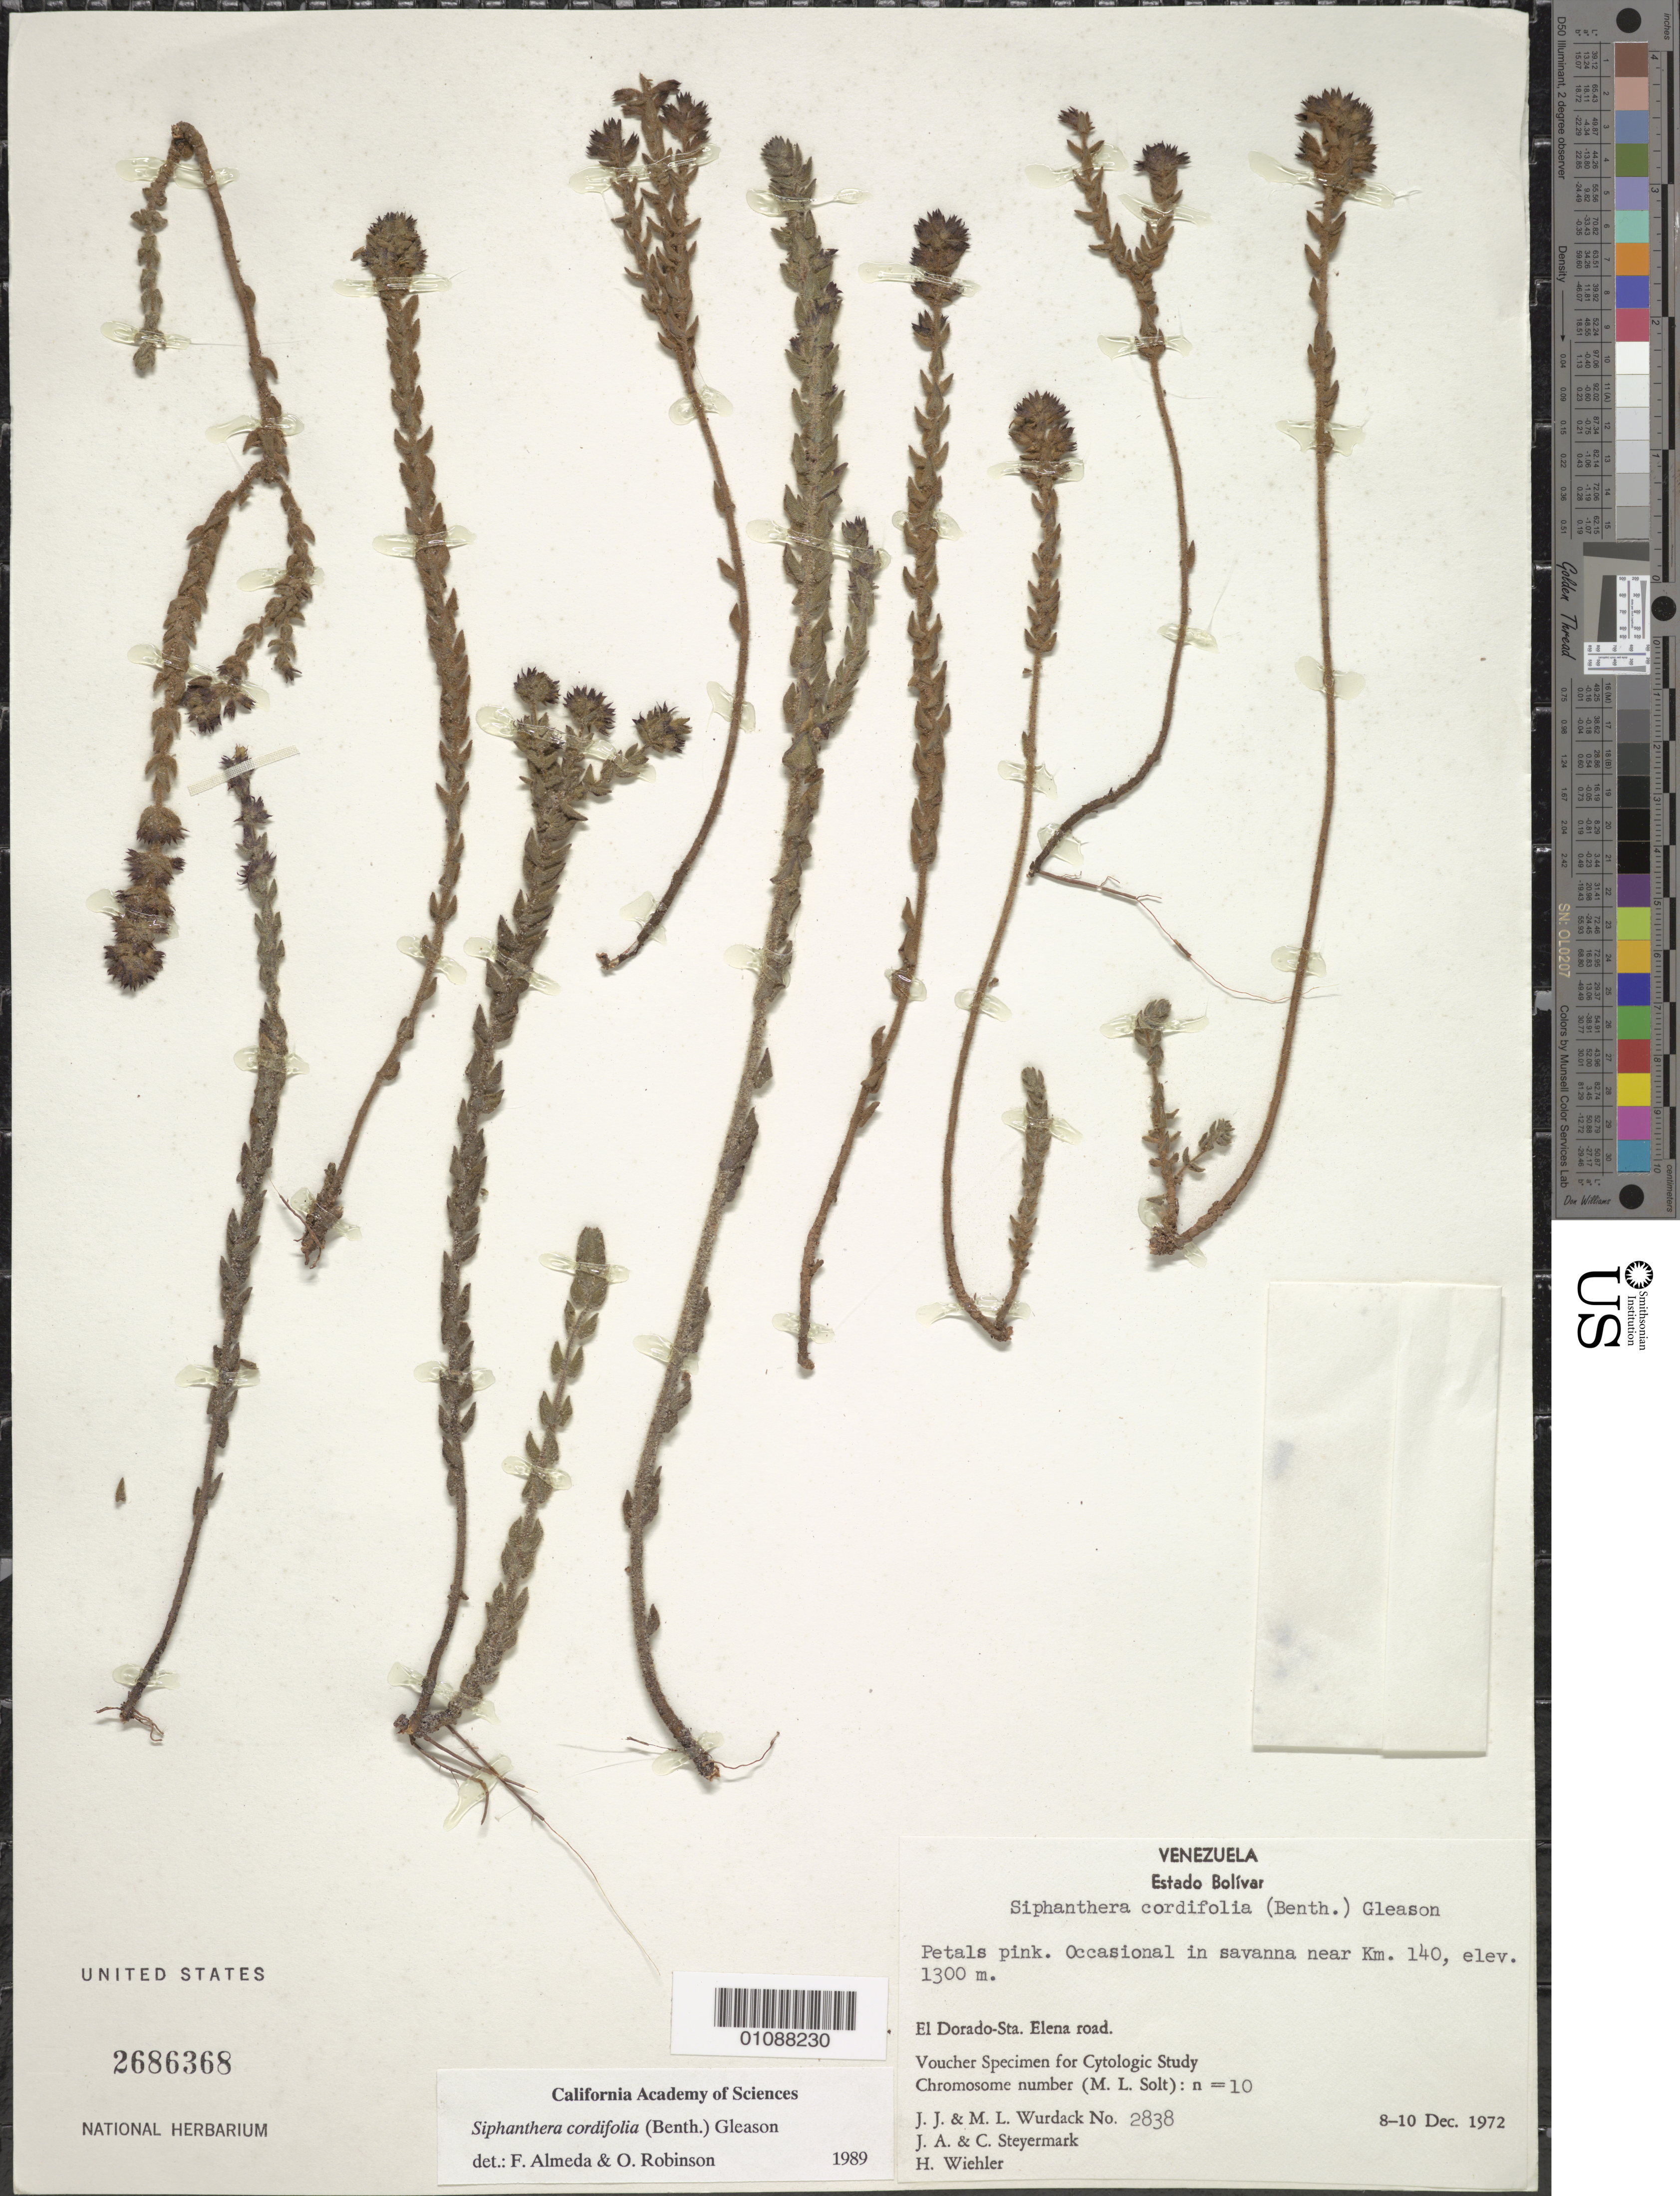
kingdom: Plantae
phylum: Tracheophyta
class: Magnoliopsida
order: Myrtales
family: Melastomataceae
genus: Siphanthera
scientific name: Siphanthera cordifolia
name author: (Benth.) Gleason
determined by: Almeda, F.; Robinson, O. R.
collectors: J. J. Wurdack, M. L. Wurdack, J. Steyermark & C. Steyermark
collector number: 2838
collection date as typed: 8-Dec-72 to 10-Dec-72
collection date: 1972-12-08/1972-12-10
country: Venezuela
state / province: Bolívar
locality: El Dorado to Sta. Elena road, km 140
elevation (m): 1300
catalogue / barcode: US 2686368